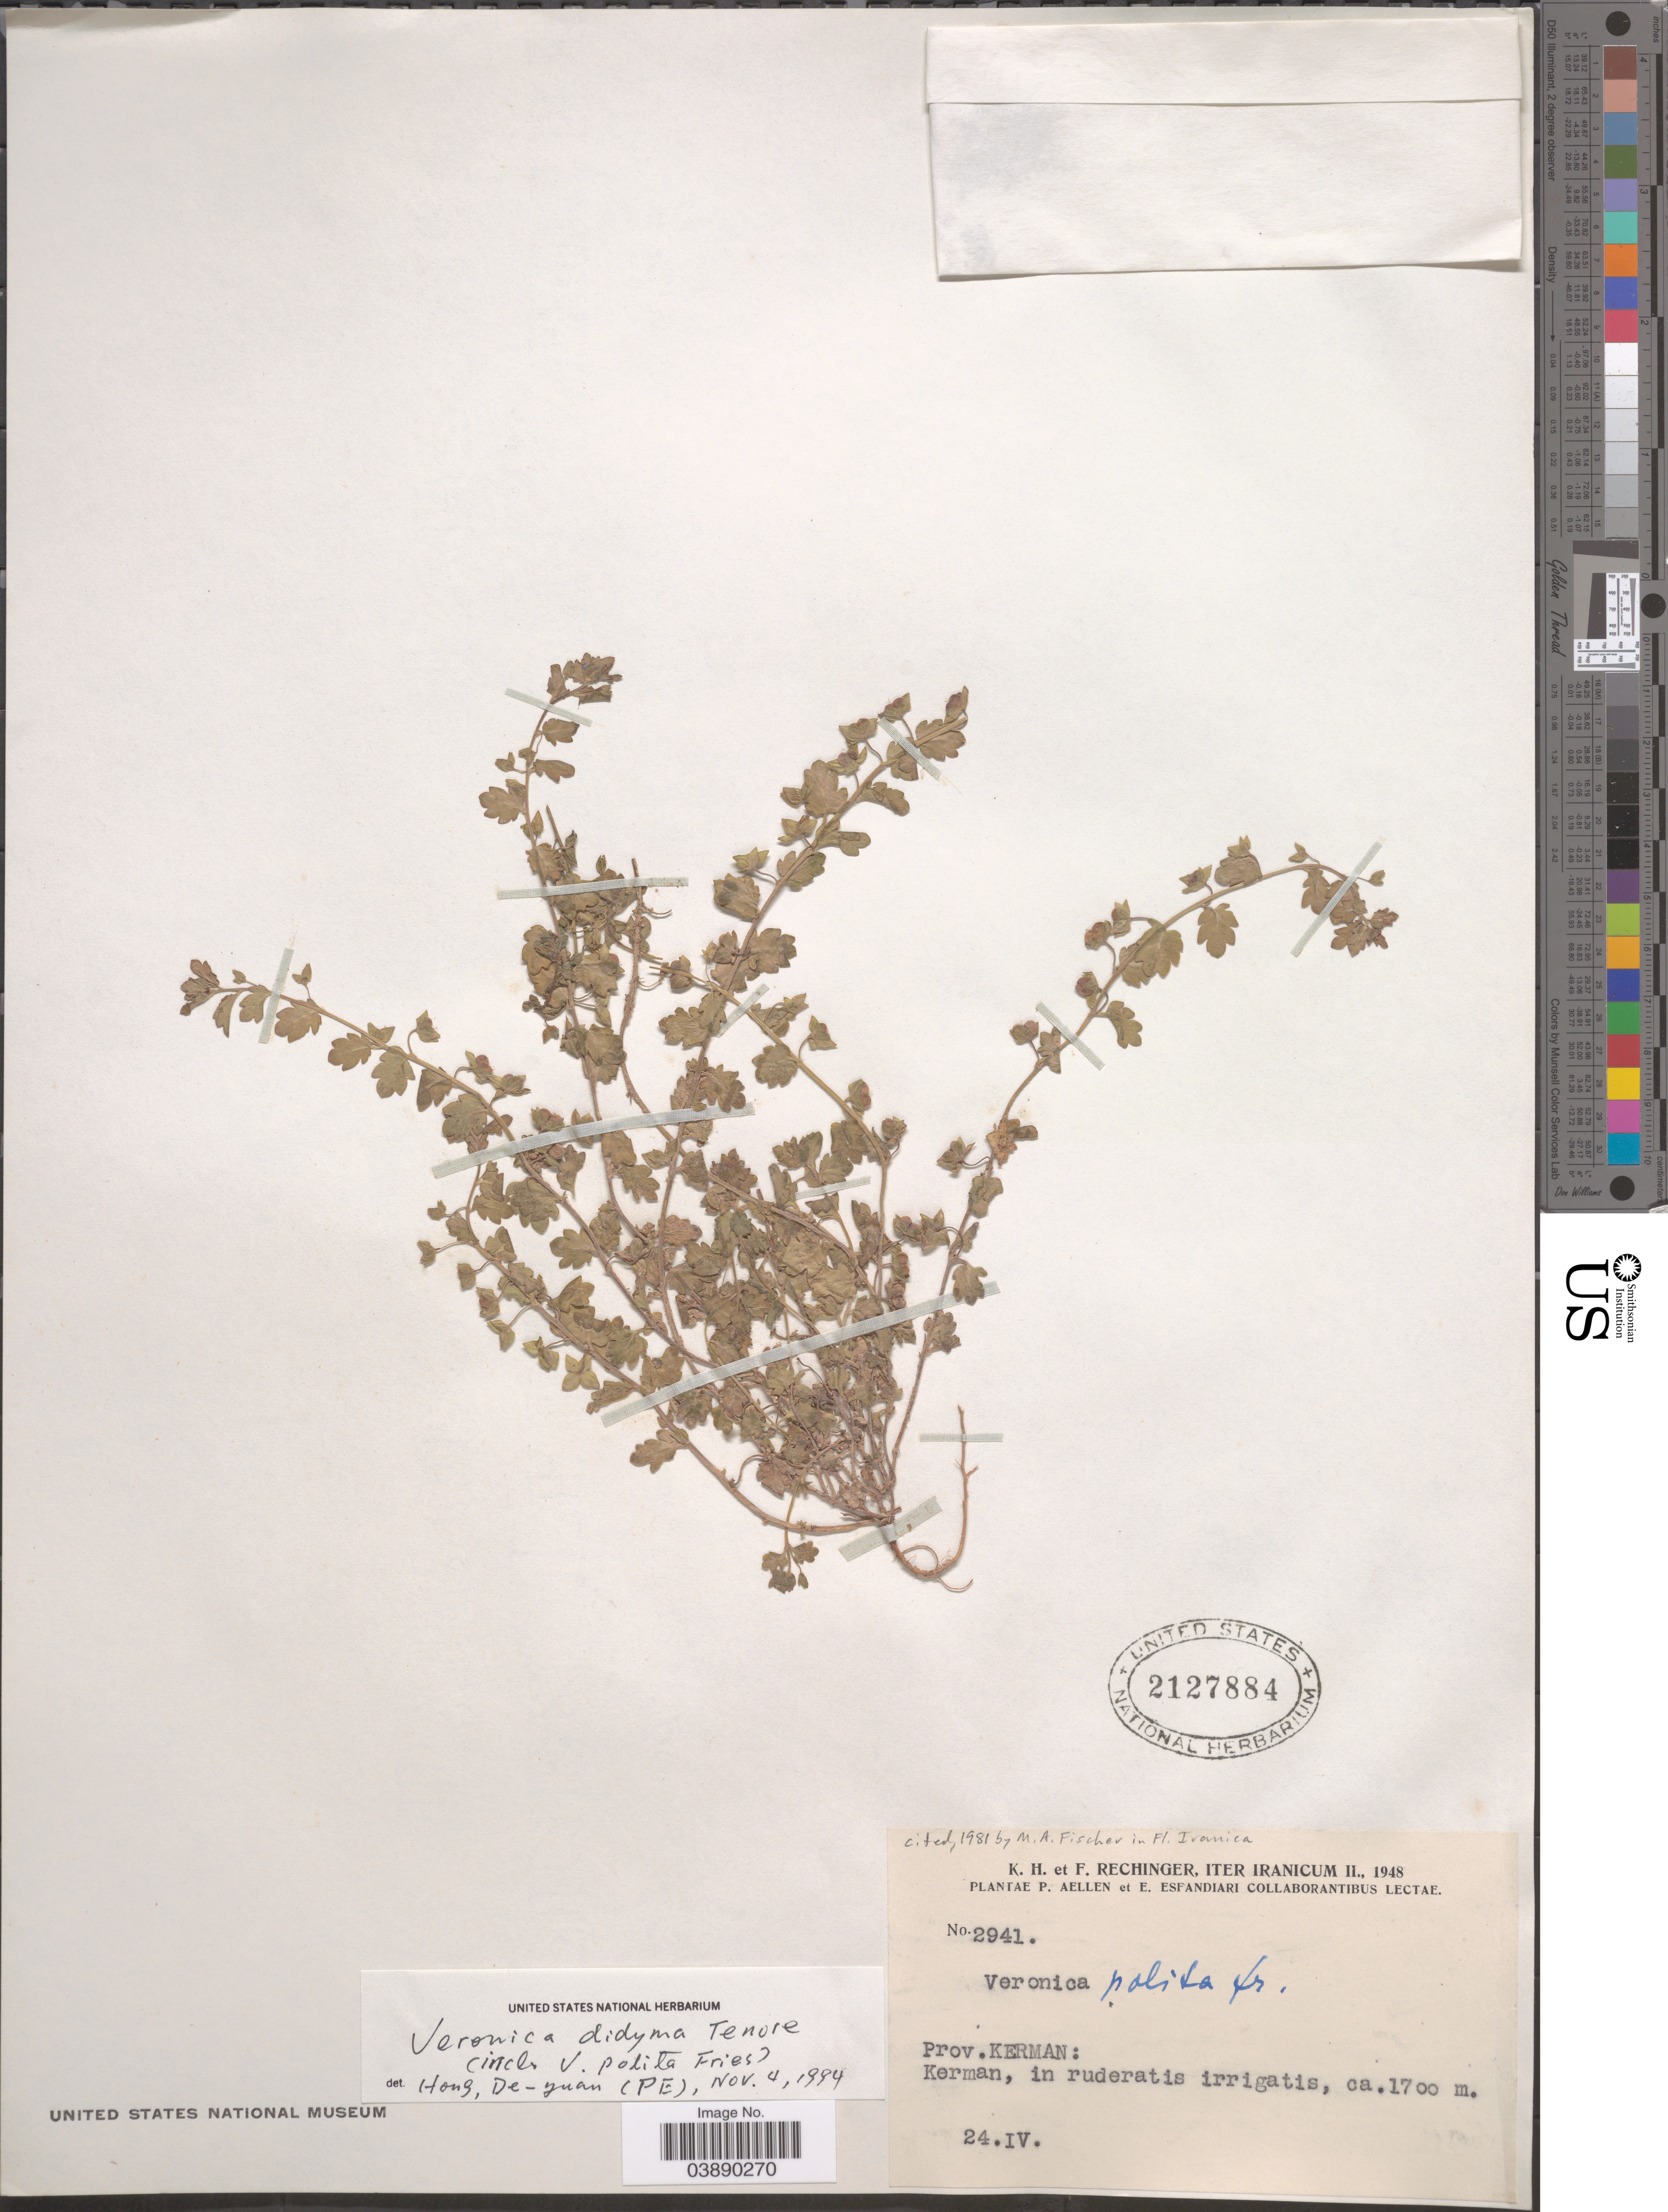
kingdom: Plantae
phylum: Tracheophyta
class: Magnoliopsida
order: Lamiales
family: Plantaginaceae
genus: Veronica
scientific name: Veronica polita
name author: Fr.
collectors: K. H. Rechinger & F. Rechinger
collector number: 2941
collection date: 1948-04-24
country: Iran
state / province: Kerman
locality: Kerman.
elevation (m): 1700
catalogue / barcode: US 2127884